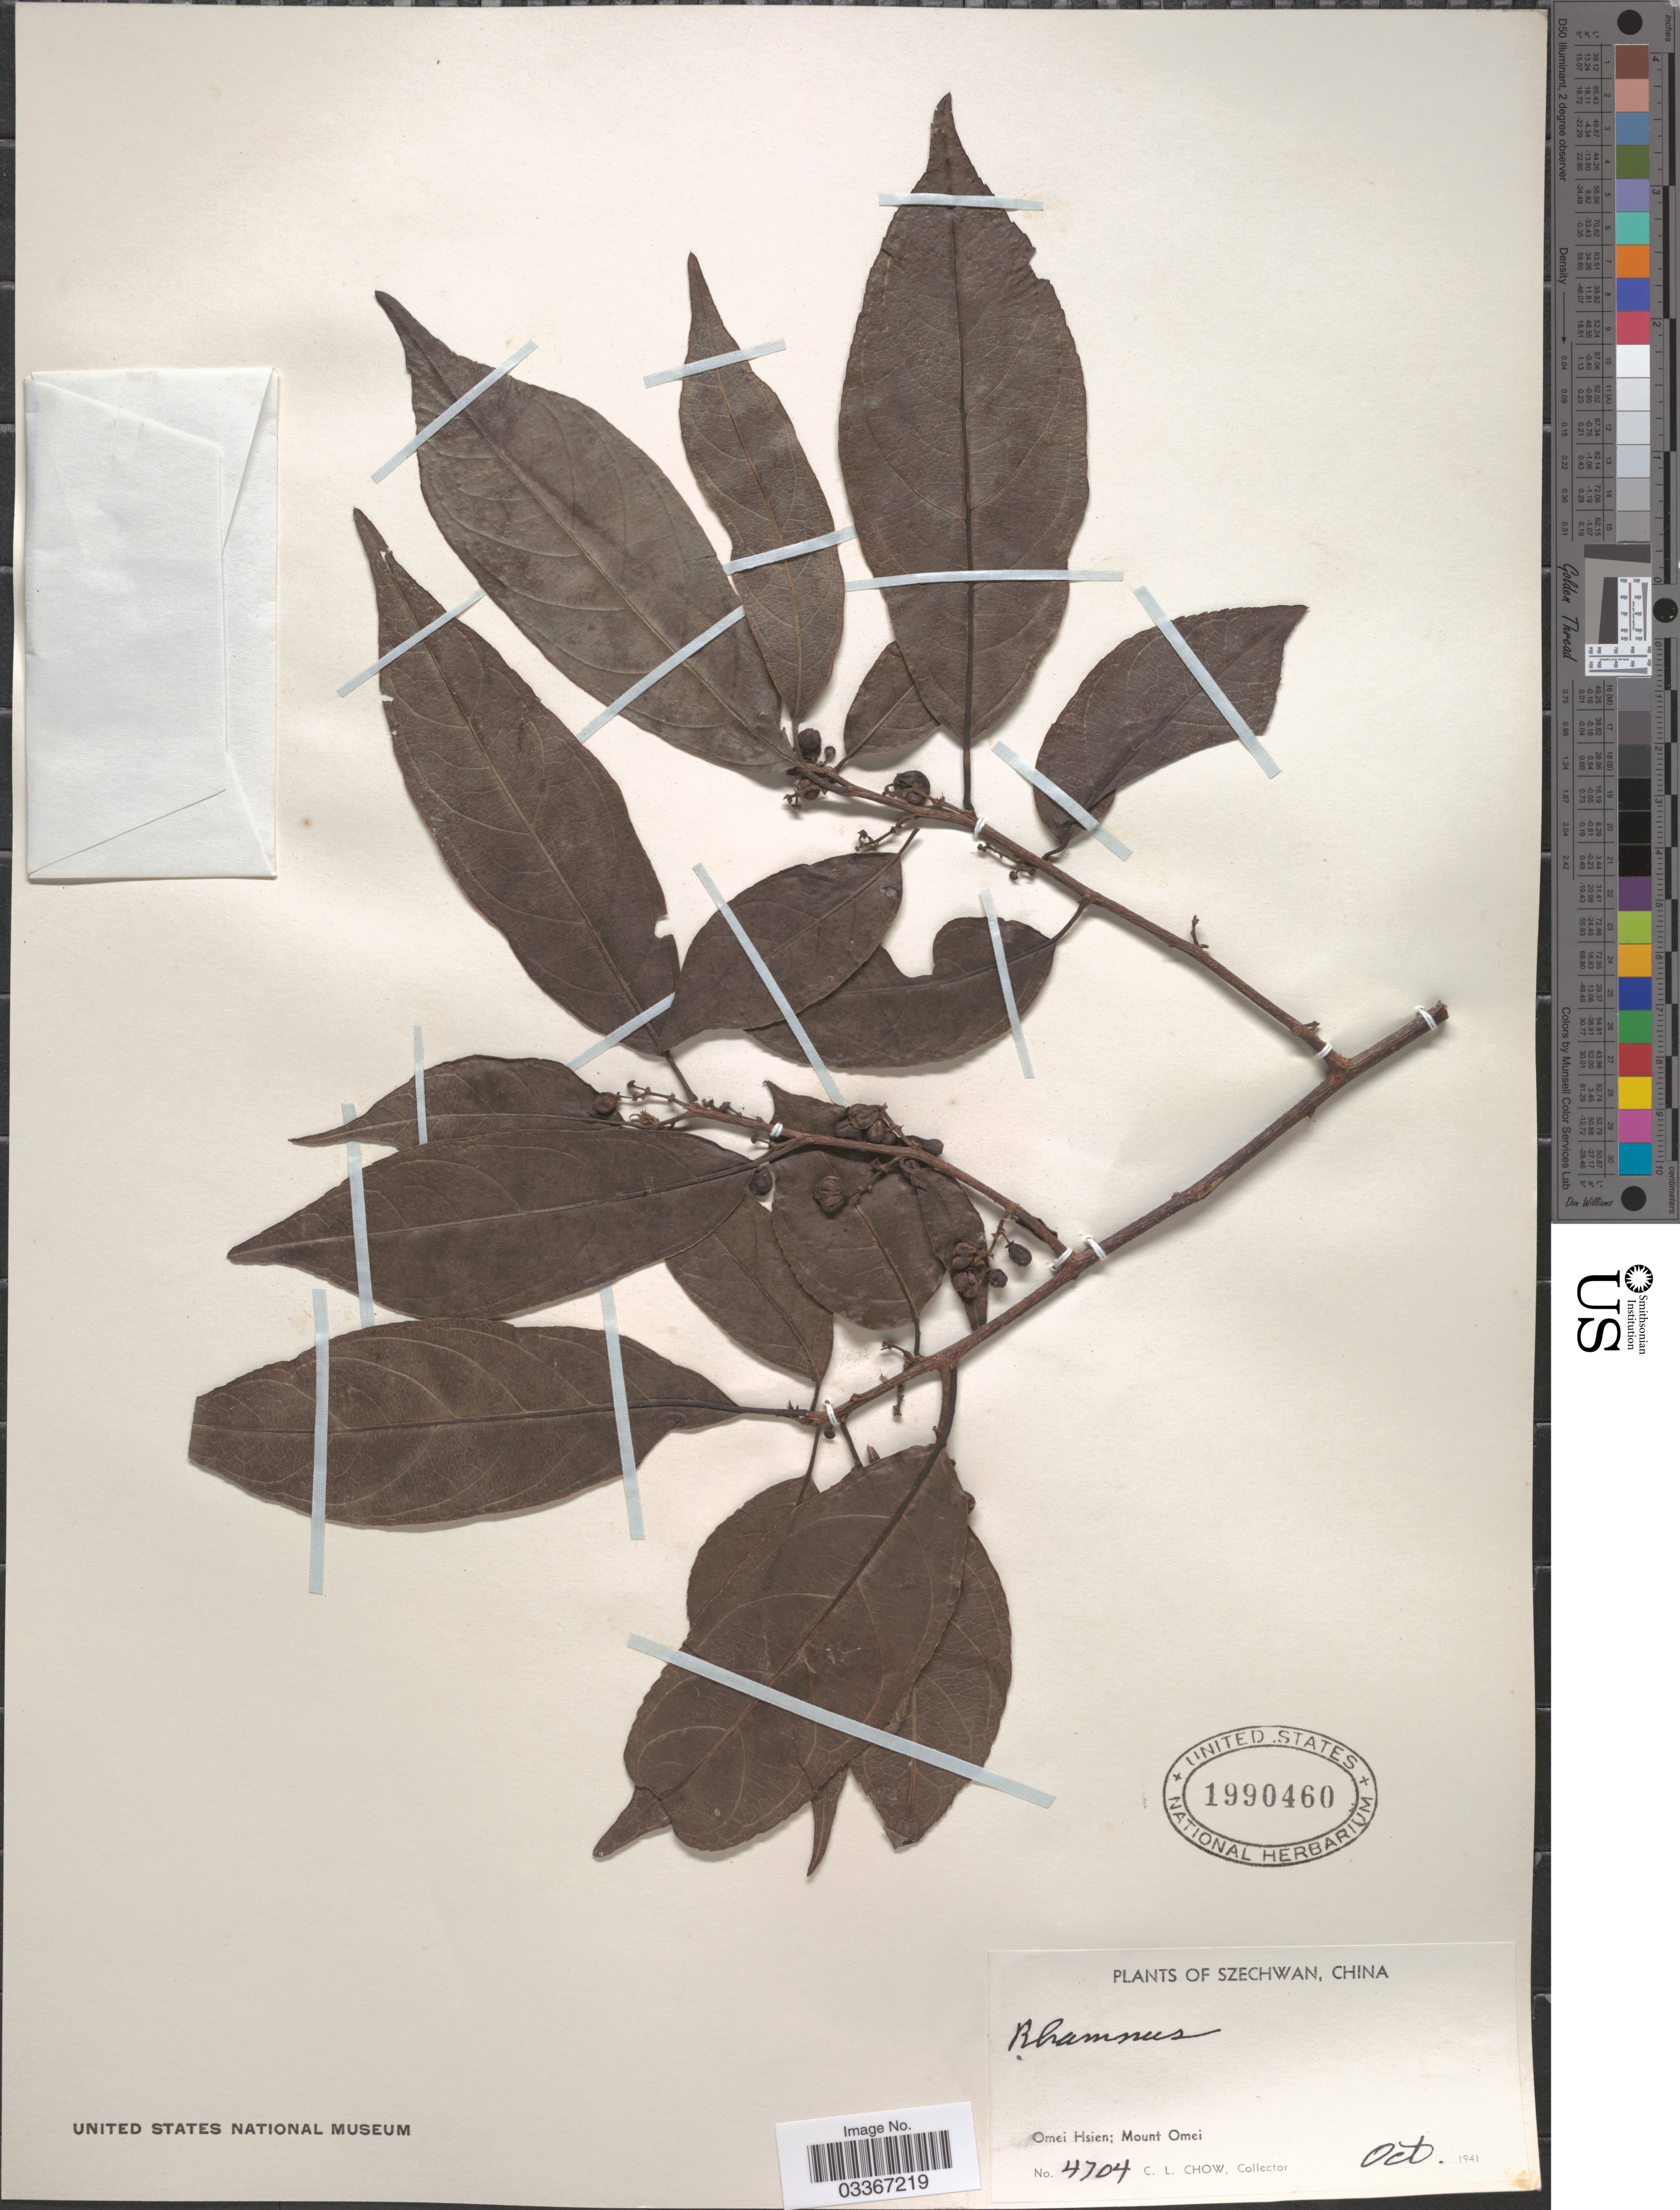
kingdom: Plantae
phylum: Tracheophyta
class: Magnoliopsida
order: Rosales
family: Rhamnaceae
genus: Rhamnus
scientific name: Rhamnus sp.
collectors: C. Chow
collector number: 4704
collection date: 1941-10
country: China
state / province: Sichuan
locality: Szechwan. Omei Hsien; Mount Omei.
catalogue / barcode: US 1990460